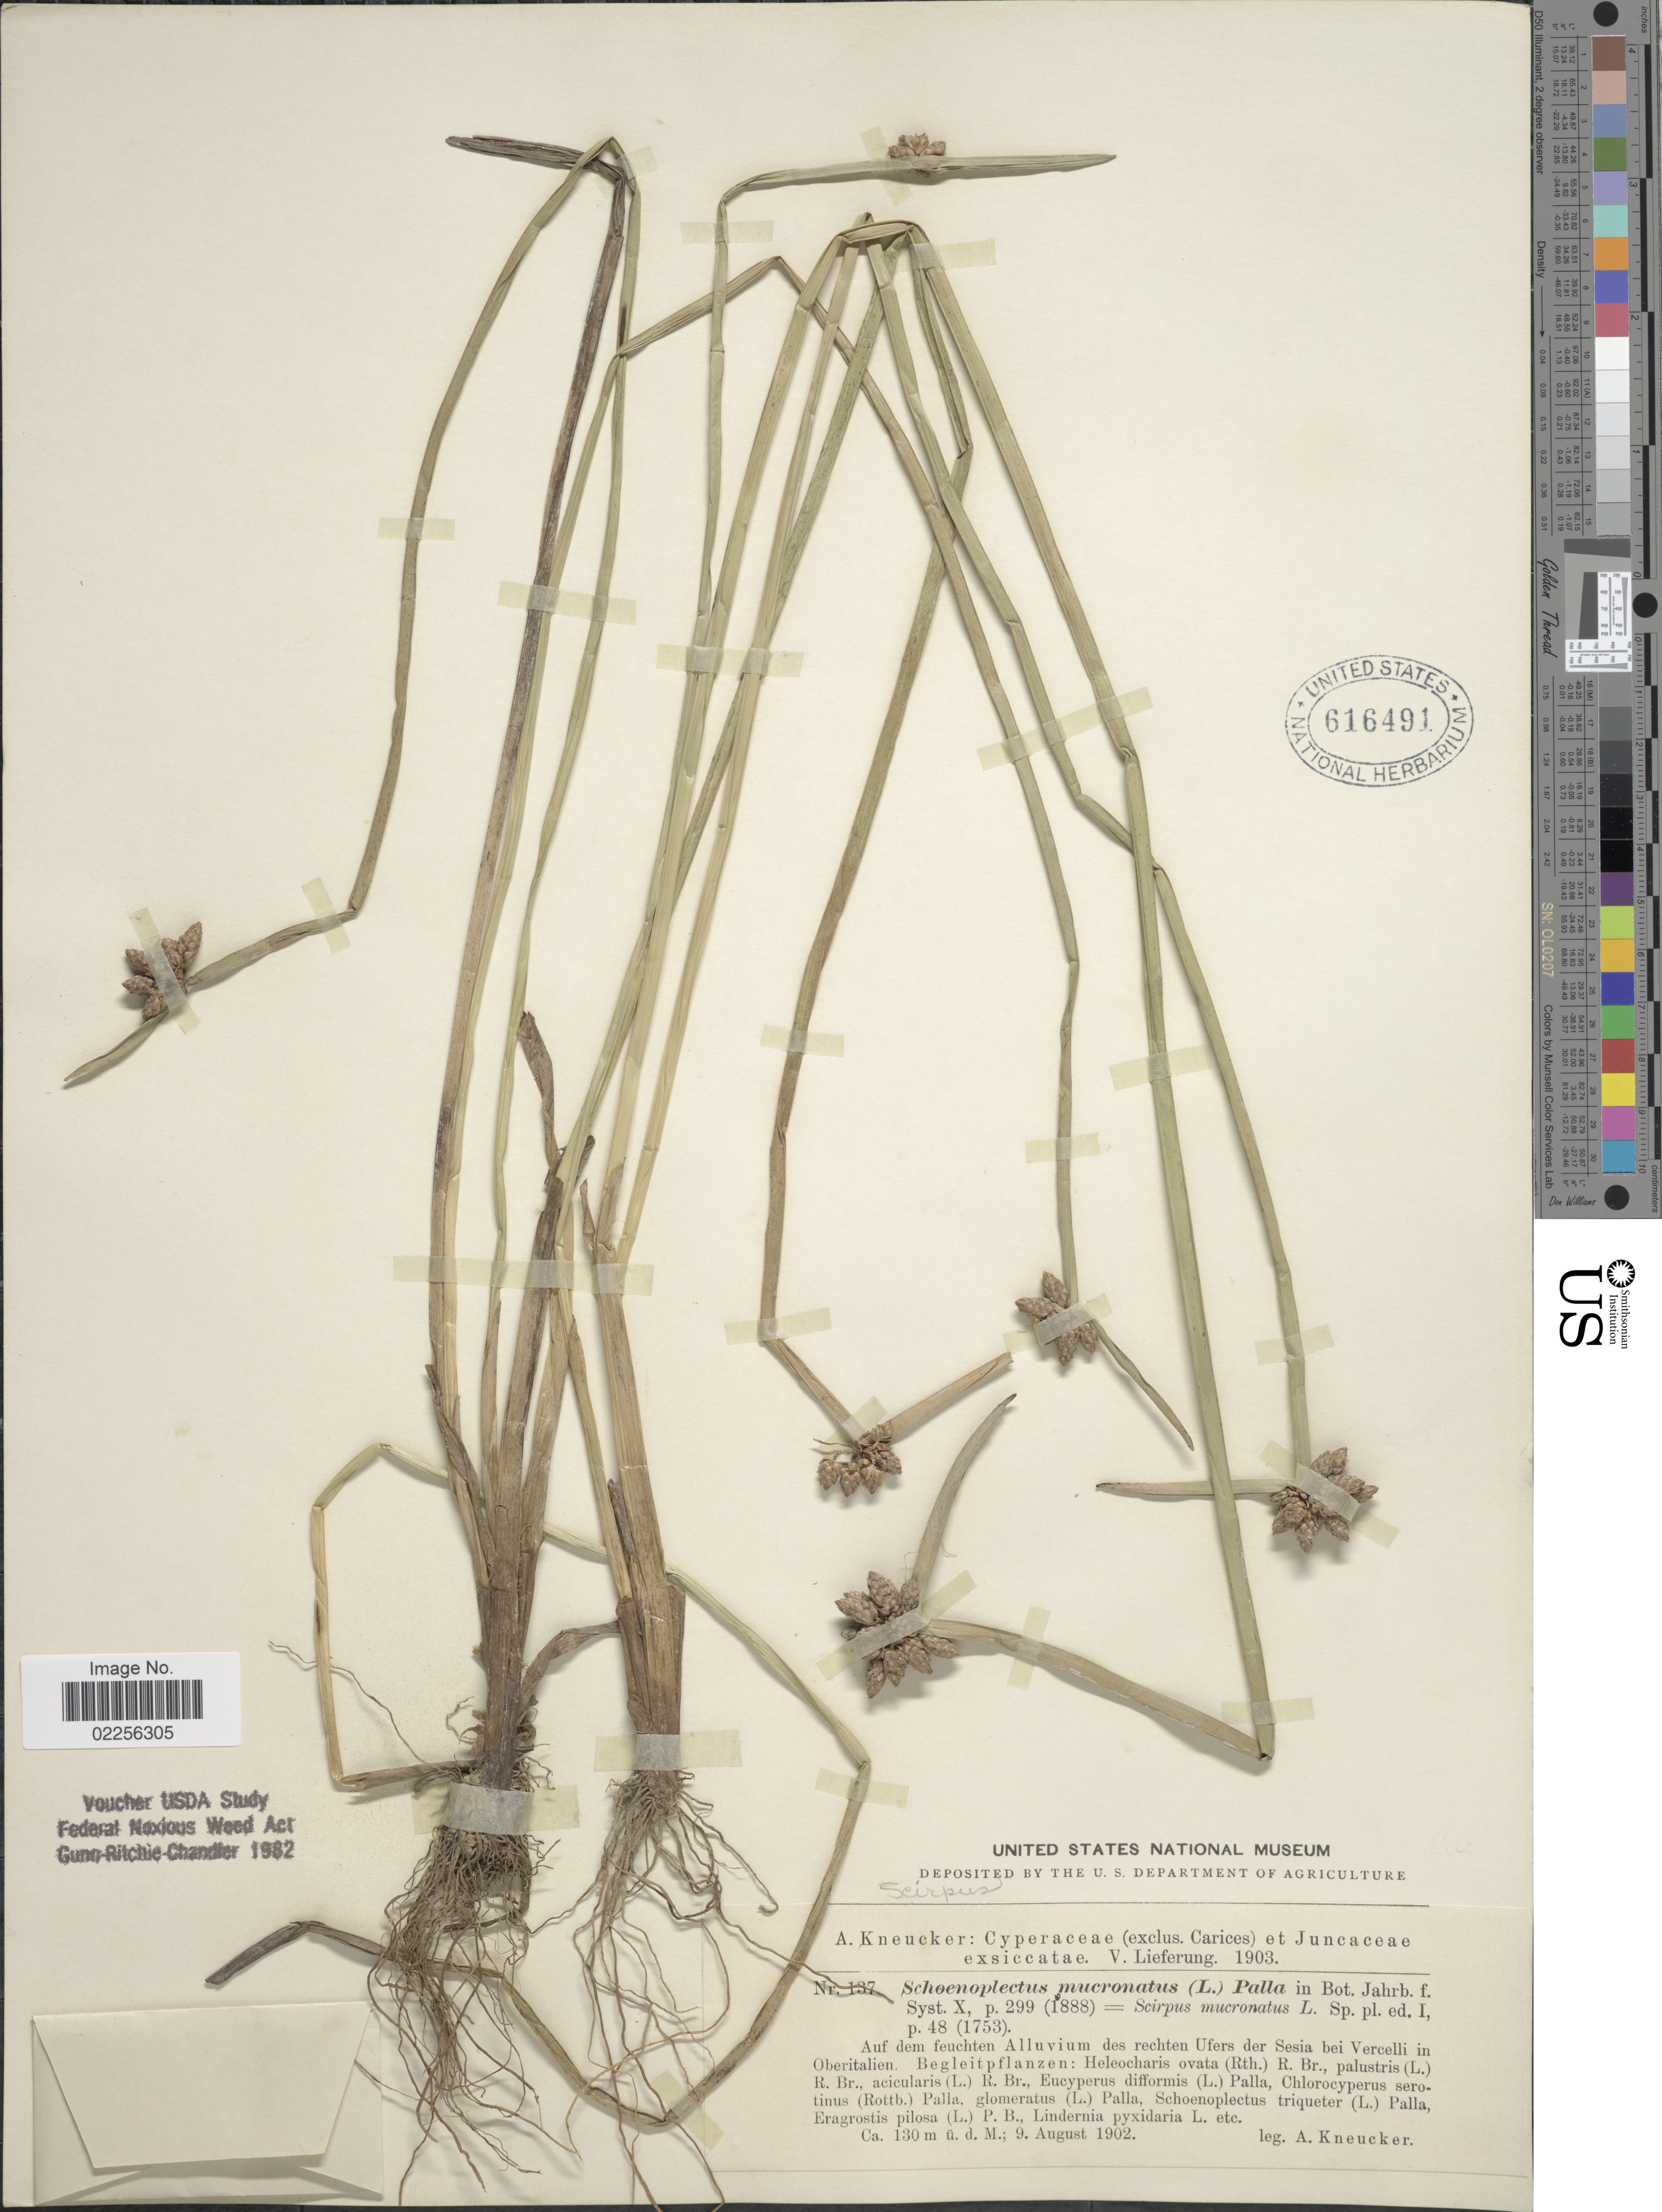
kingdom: Plantae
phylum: Tracheophyta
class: Liliopsida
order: Poales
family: Cyperaceae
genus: Schoenoplectus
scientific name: Schoenoplectus mucronatus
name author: (L.) Palla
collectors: A. Kneucker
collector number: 137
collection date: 1902-08-09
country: Italy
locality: Auf dem feuchten Alluvium des rechten Ufers der Sesia bei Vercelli in Oberitalien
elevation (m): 130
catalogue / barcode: US 616491